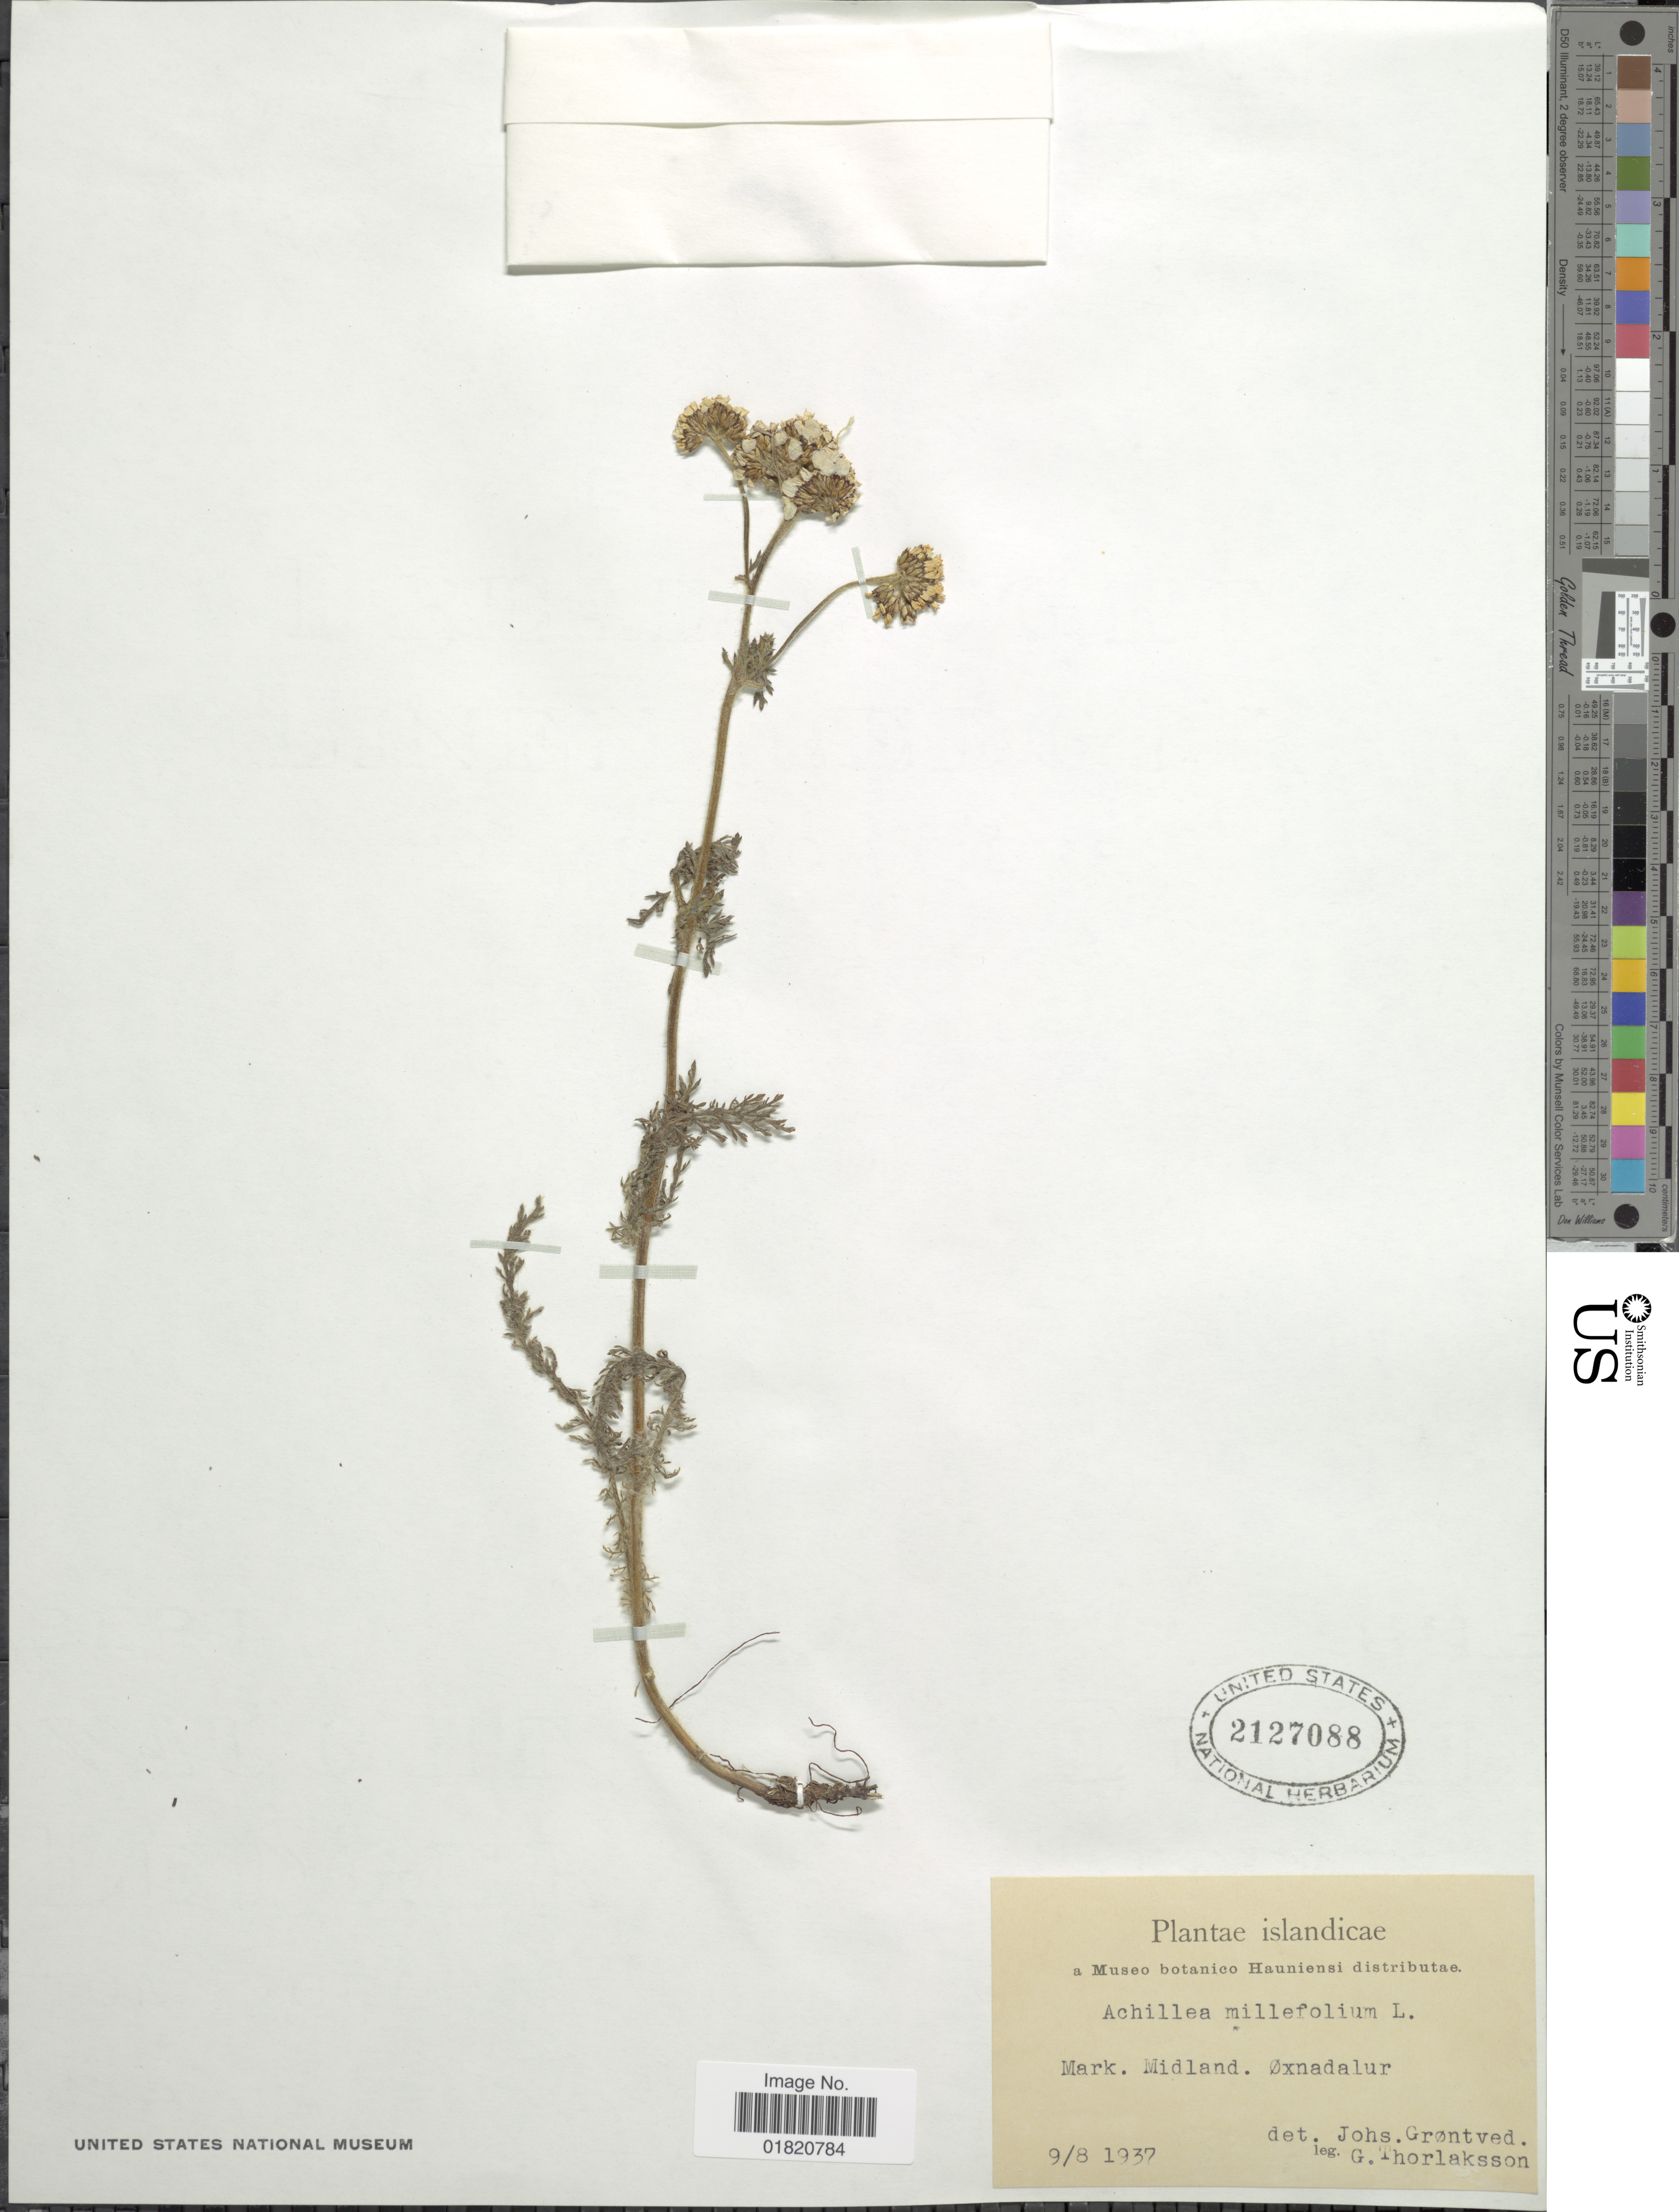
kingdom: Plantae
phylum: Tracheophyta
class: Magnoliopsida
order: Asterales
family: Asteraceae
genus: Achillea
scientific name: Achillea millefolium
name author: L.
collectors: G. Thorlaksson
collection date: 1937-08-09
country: Iceland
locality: Mark. Midland. Oxnadalur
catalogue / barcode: US 2127088